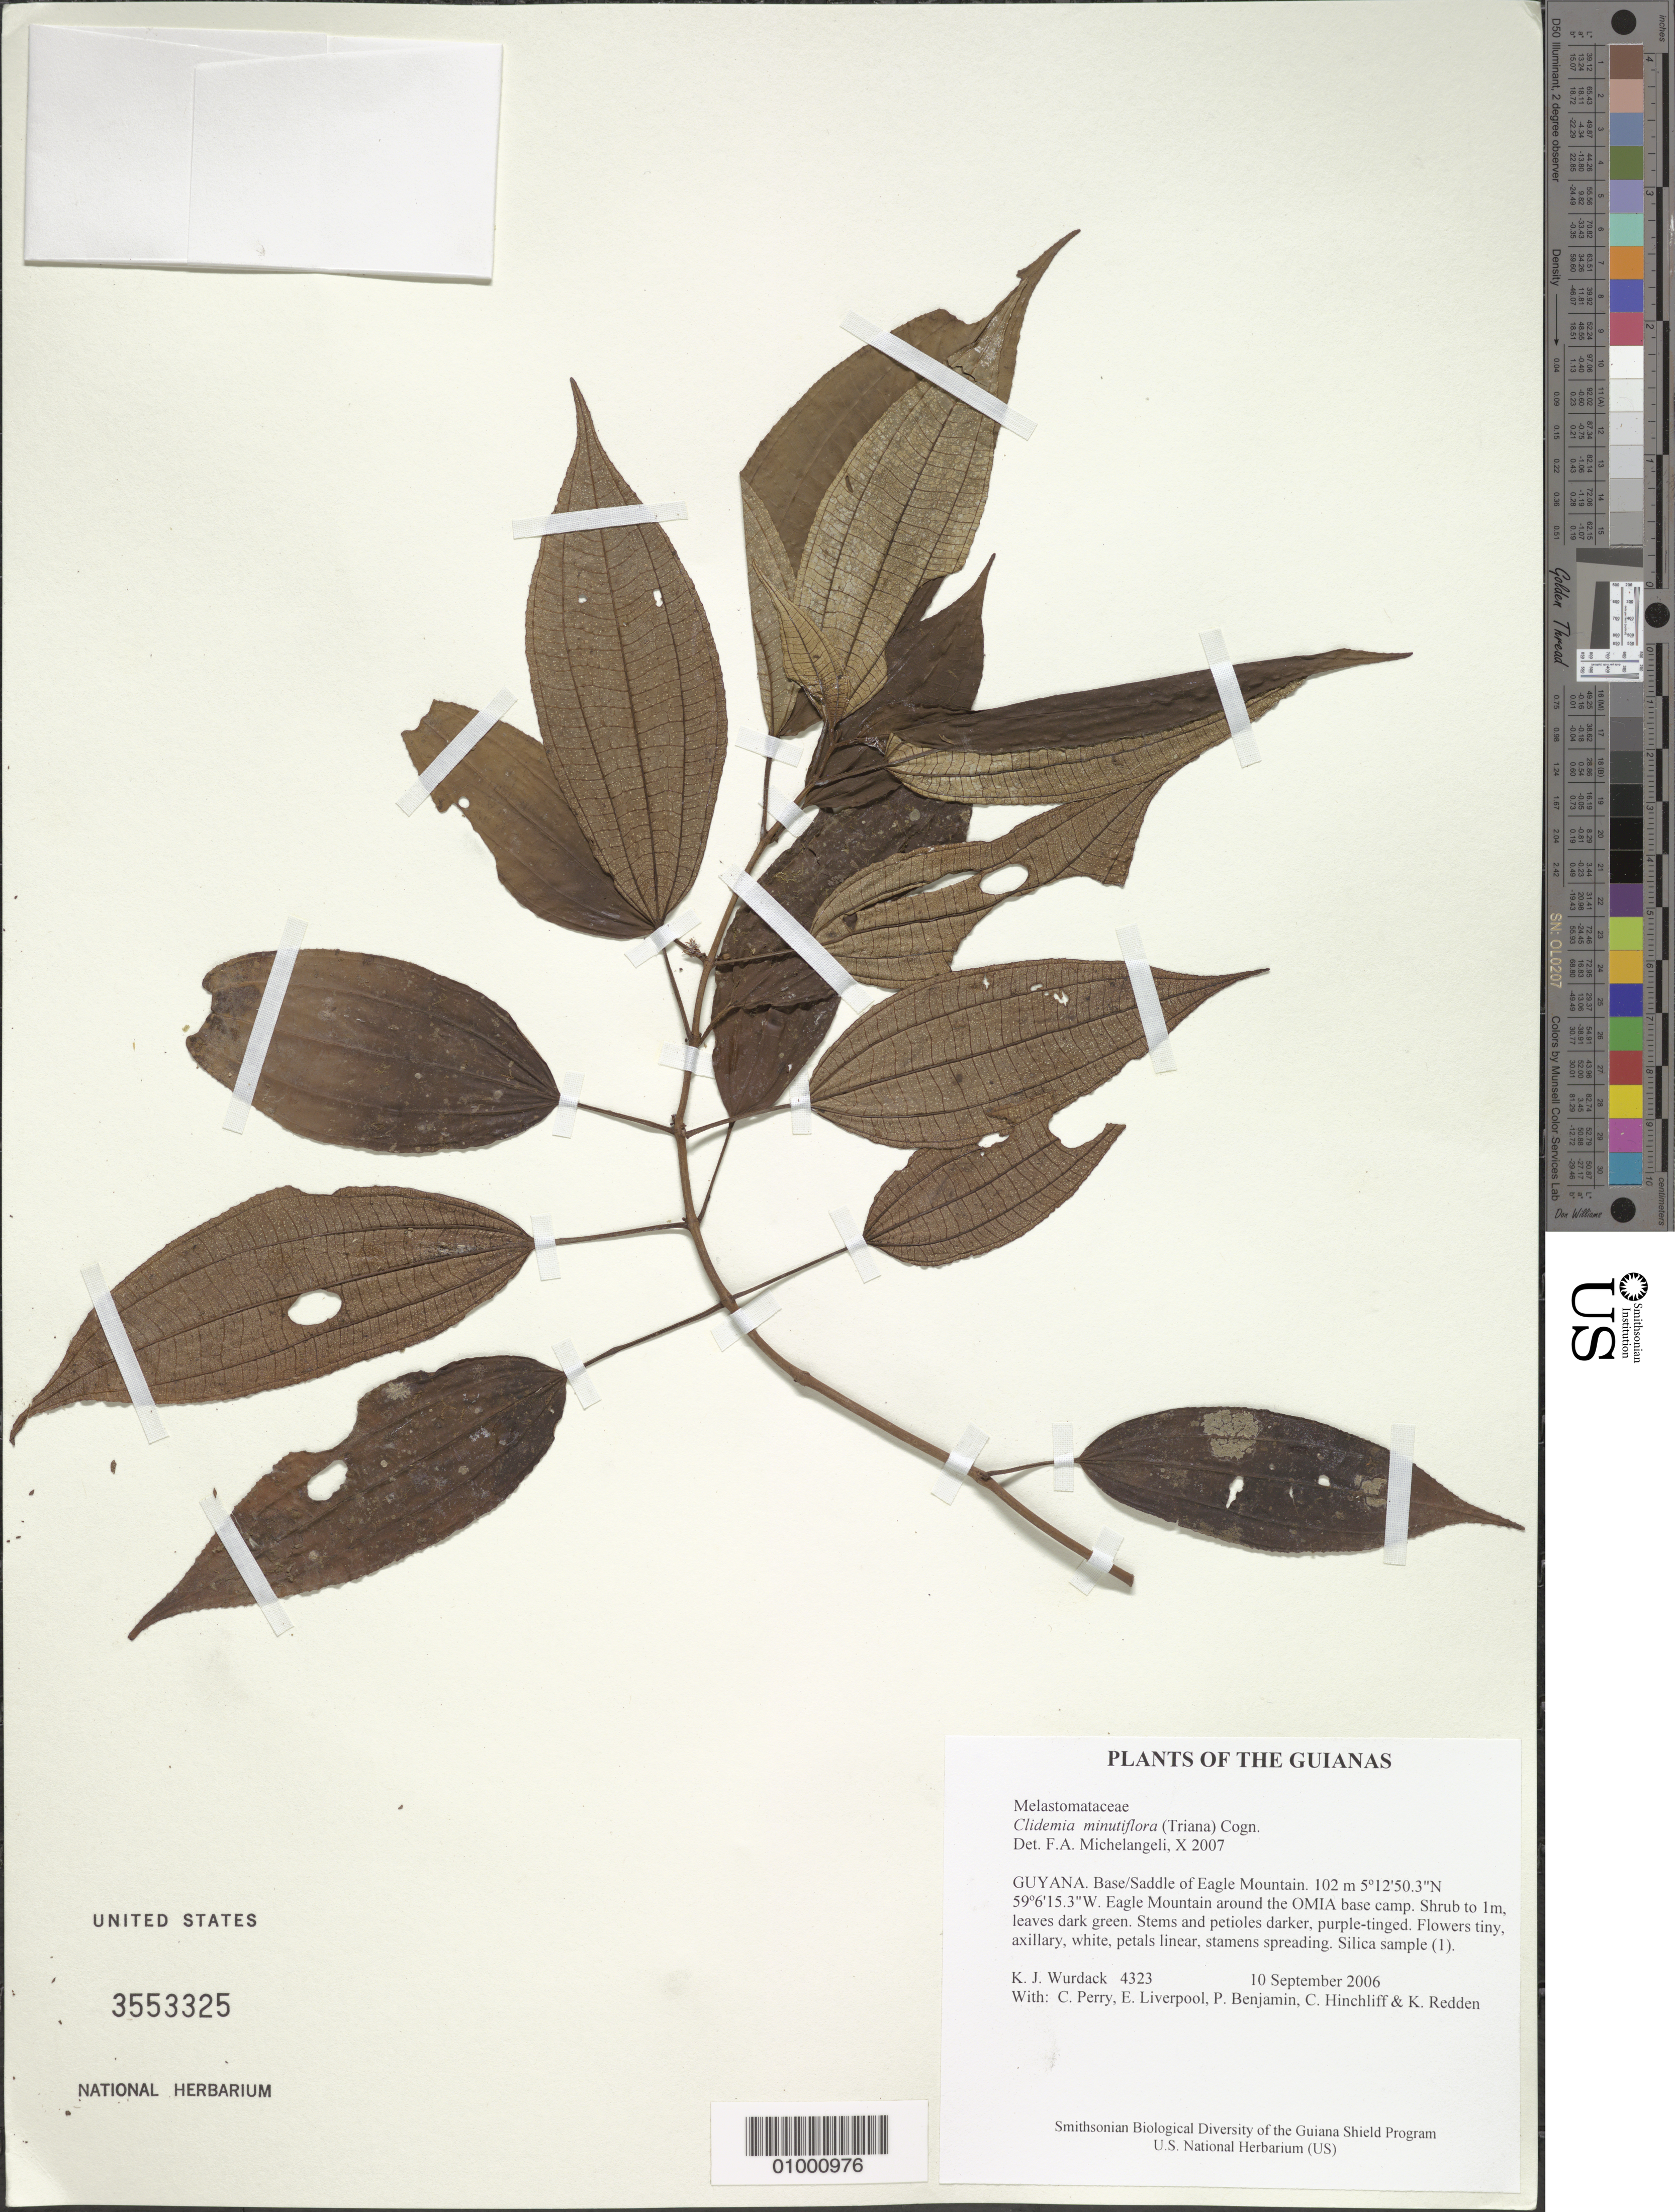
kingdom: Plantae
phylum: Tracheophyta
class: Magnoliopsida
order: Myrtales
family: Melastomataceae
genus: Clidemia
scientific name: Clidemia minutiflora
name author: (Triana) Cogn.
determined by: Michelangeli, F. A.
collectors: K. Wurdack, C. Perry, E. Liverpool, P. Benjamin, C. E. Hinchliff & K. M. Redden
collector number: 4323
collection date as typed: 10 September 2006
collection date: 2006-09-10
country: Guyana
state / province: Potaro-Siparuni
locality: Base/Saddle of Eagle Mountain, around the OMIA base camp.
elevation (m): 102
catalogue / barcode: US 3553325